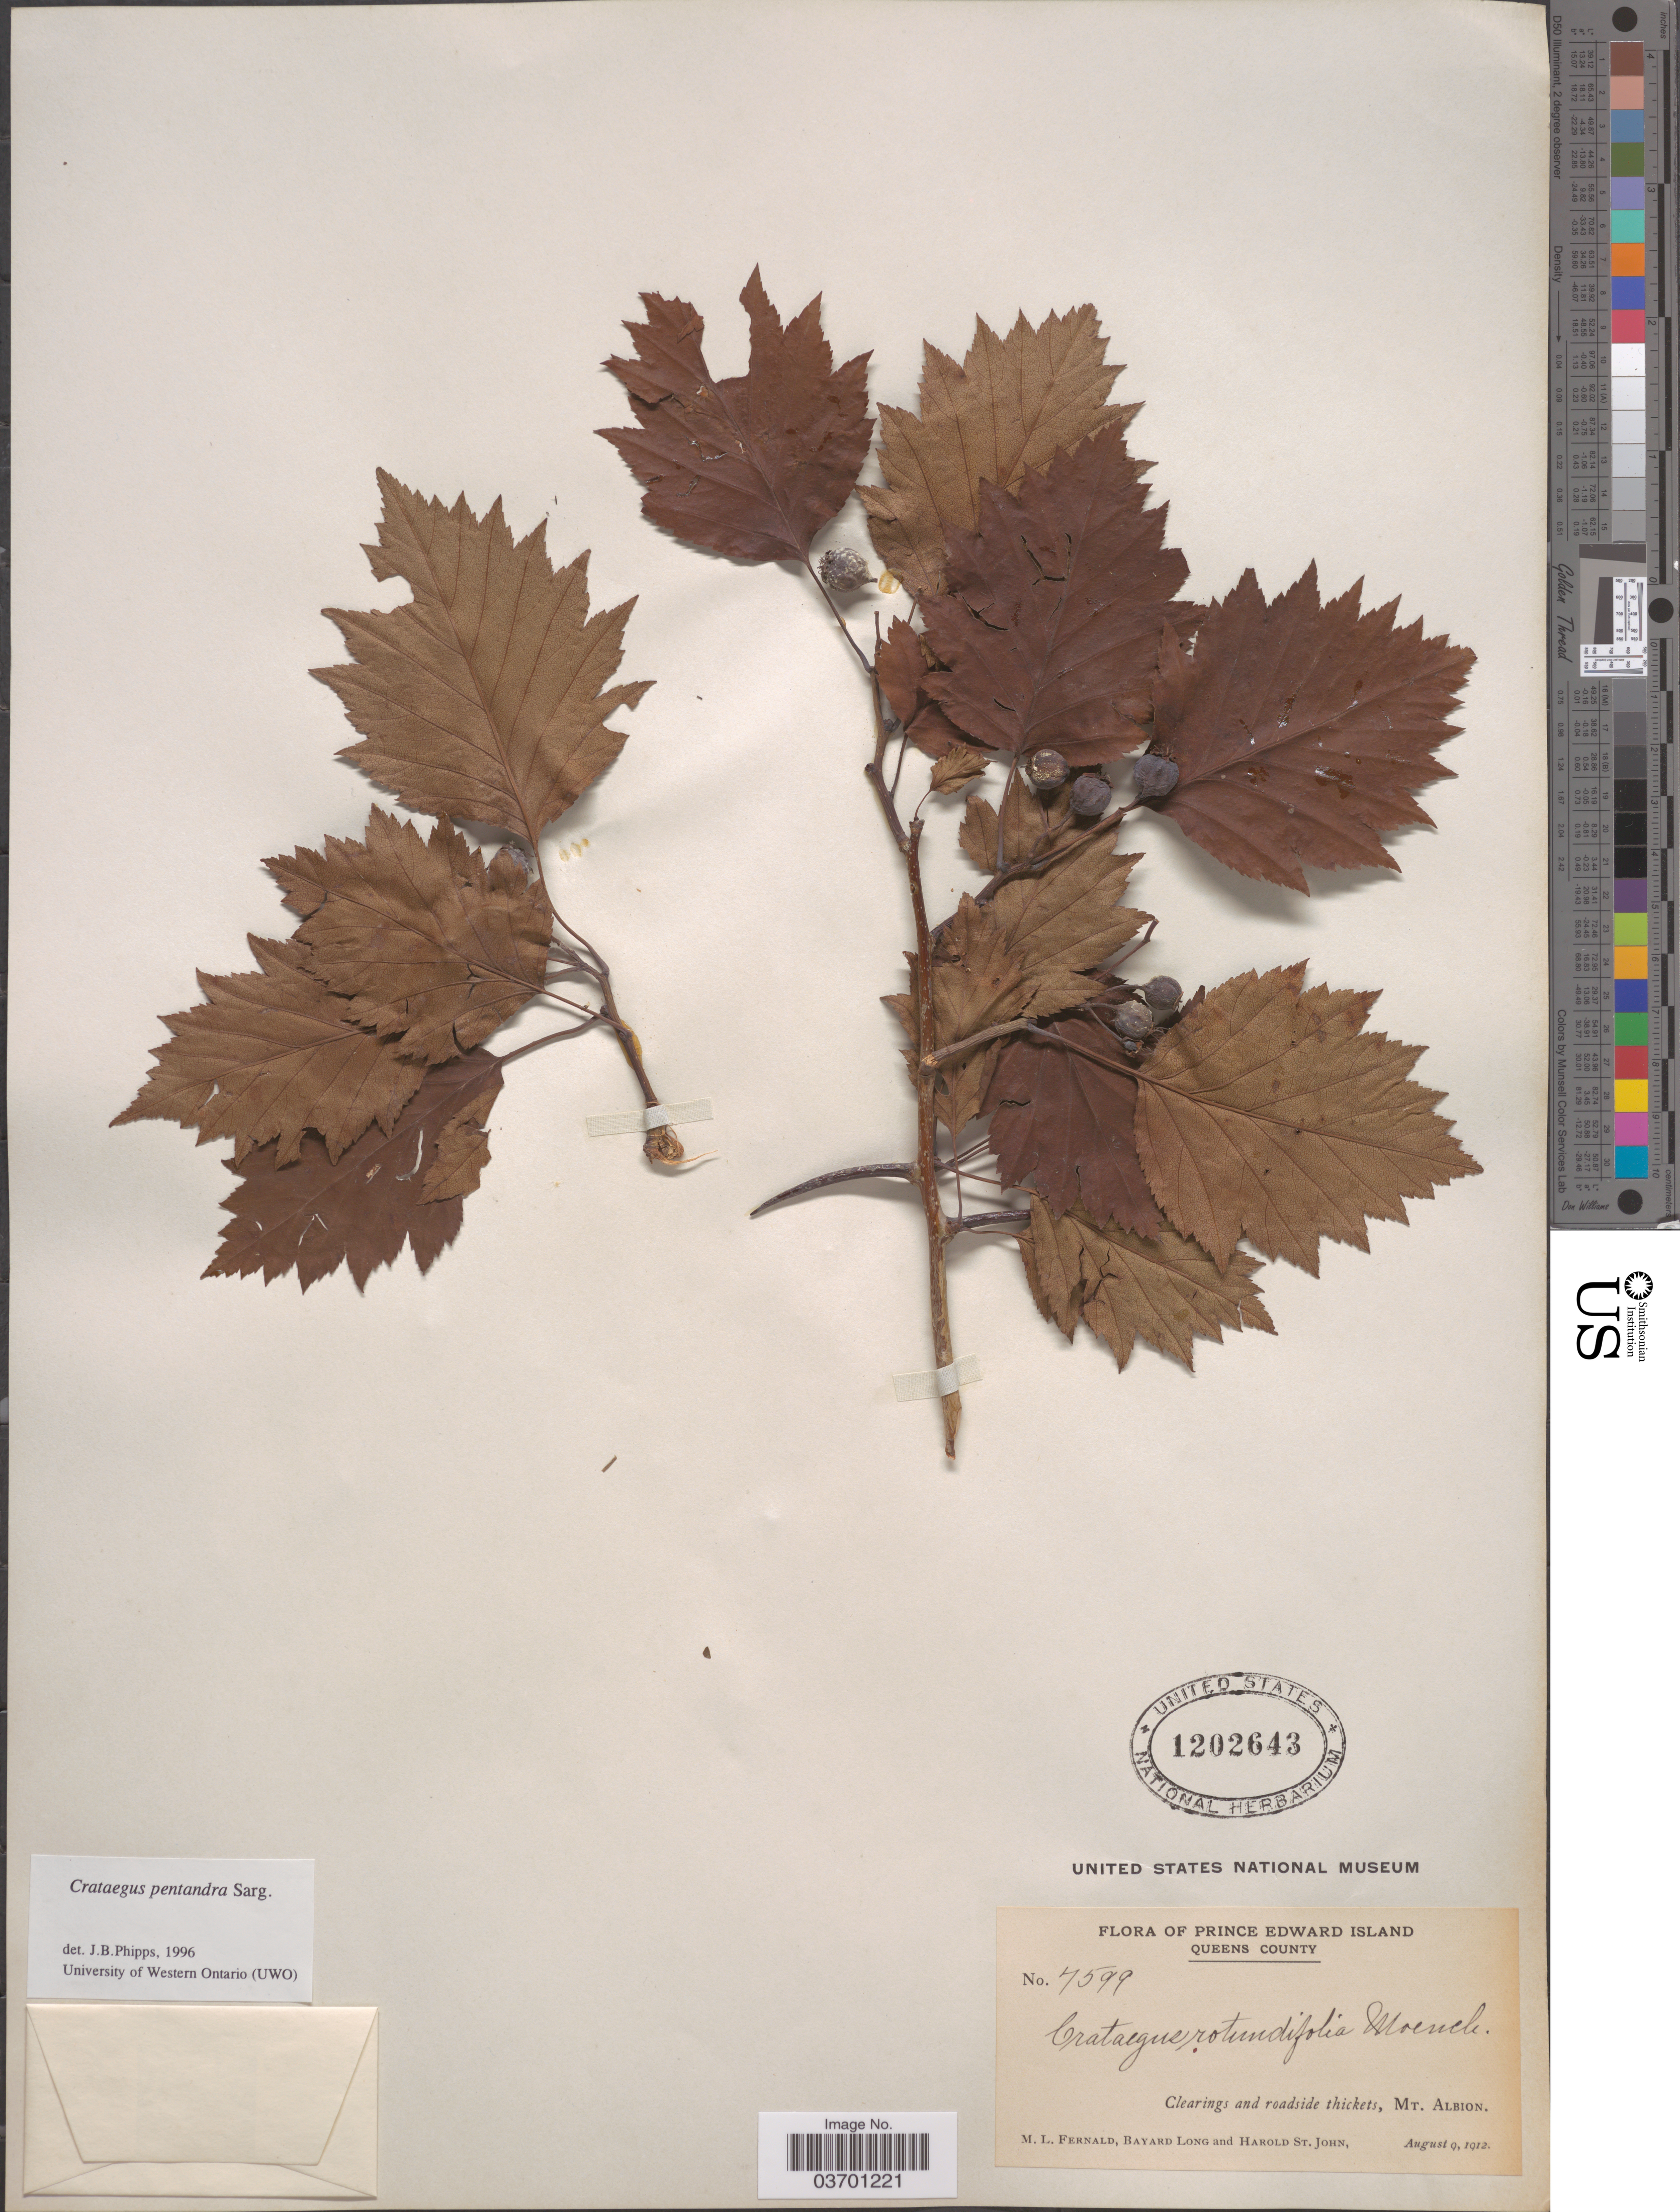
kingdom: Plantae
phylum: Tracheophyta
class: Magnoliopsida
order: Rosales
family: Rosaceae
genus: Crataegus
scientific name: Crataegus pentandra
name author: Sarg.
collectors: M. L. Fernald, B. Long & H. St. John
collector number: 7599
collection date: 1912-08-09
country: Canada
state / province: Prince Edward Island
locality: Prince Edward Island. Queens County. Mt. Albion.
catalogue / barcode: US 1202643